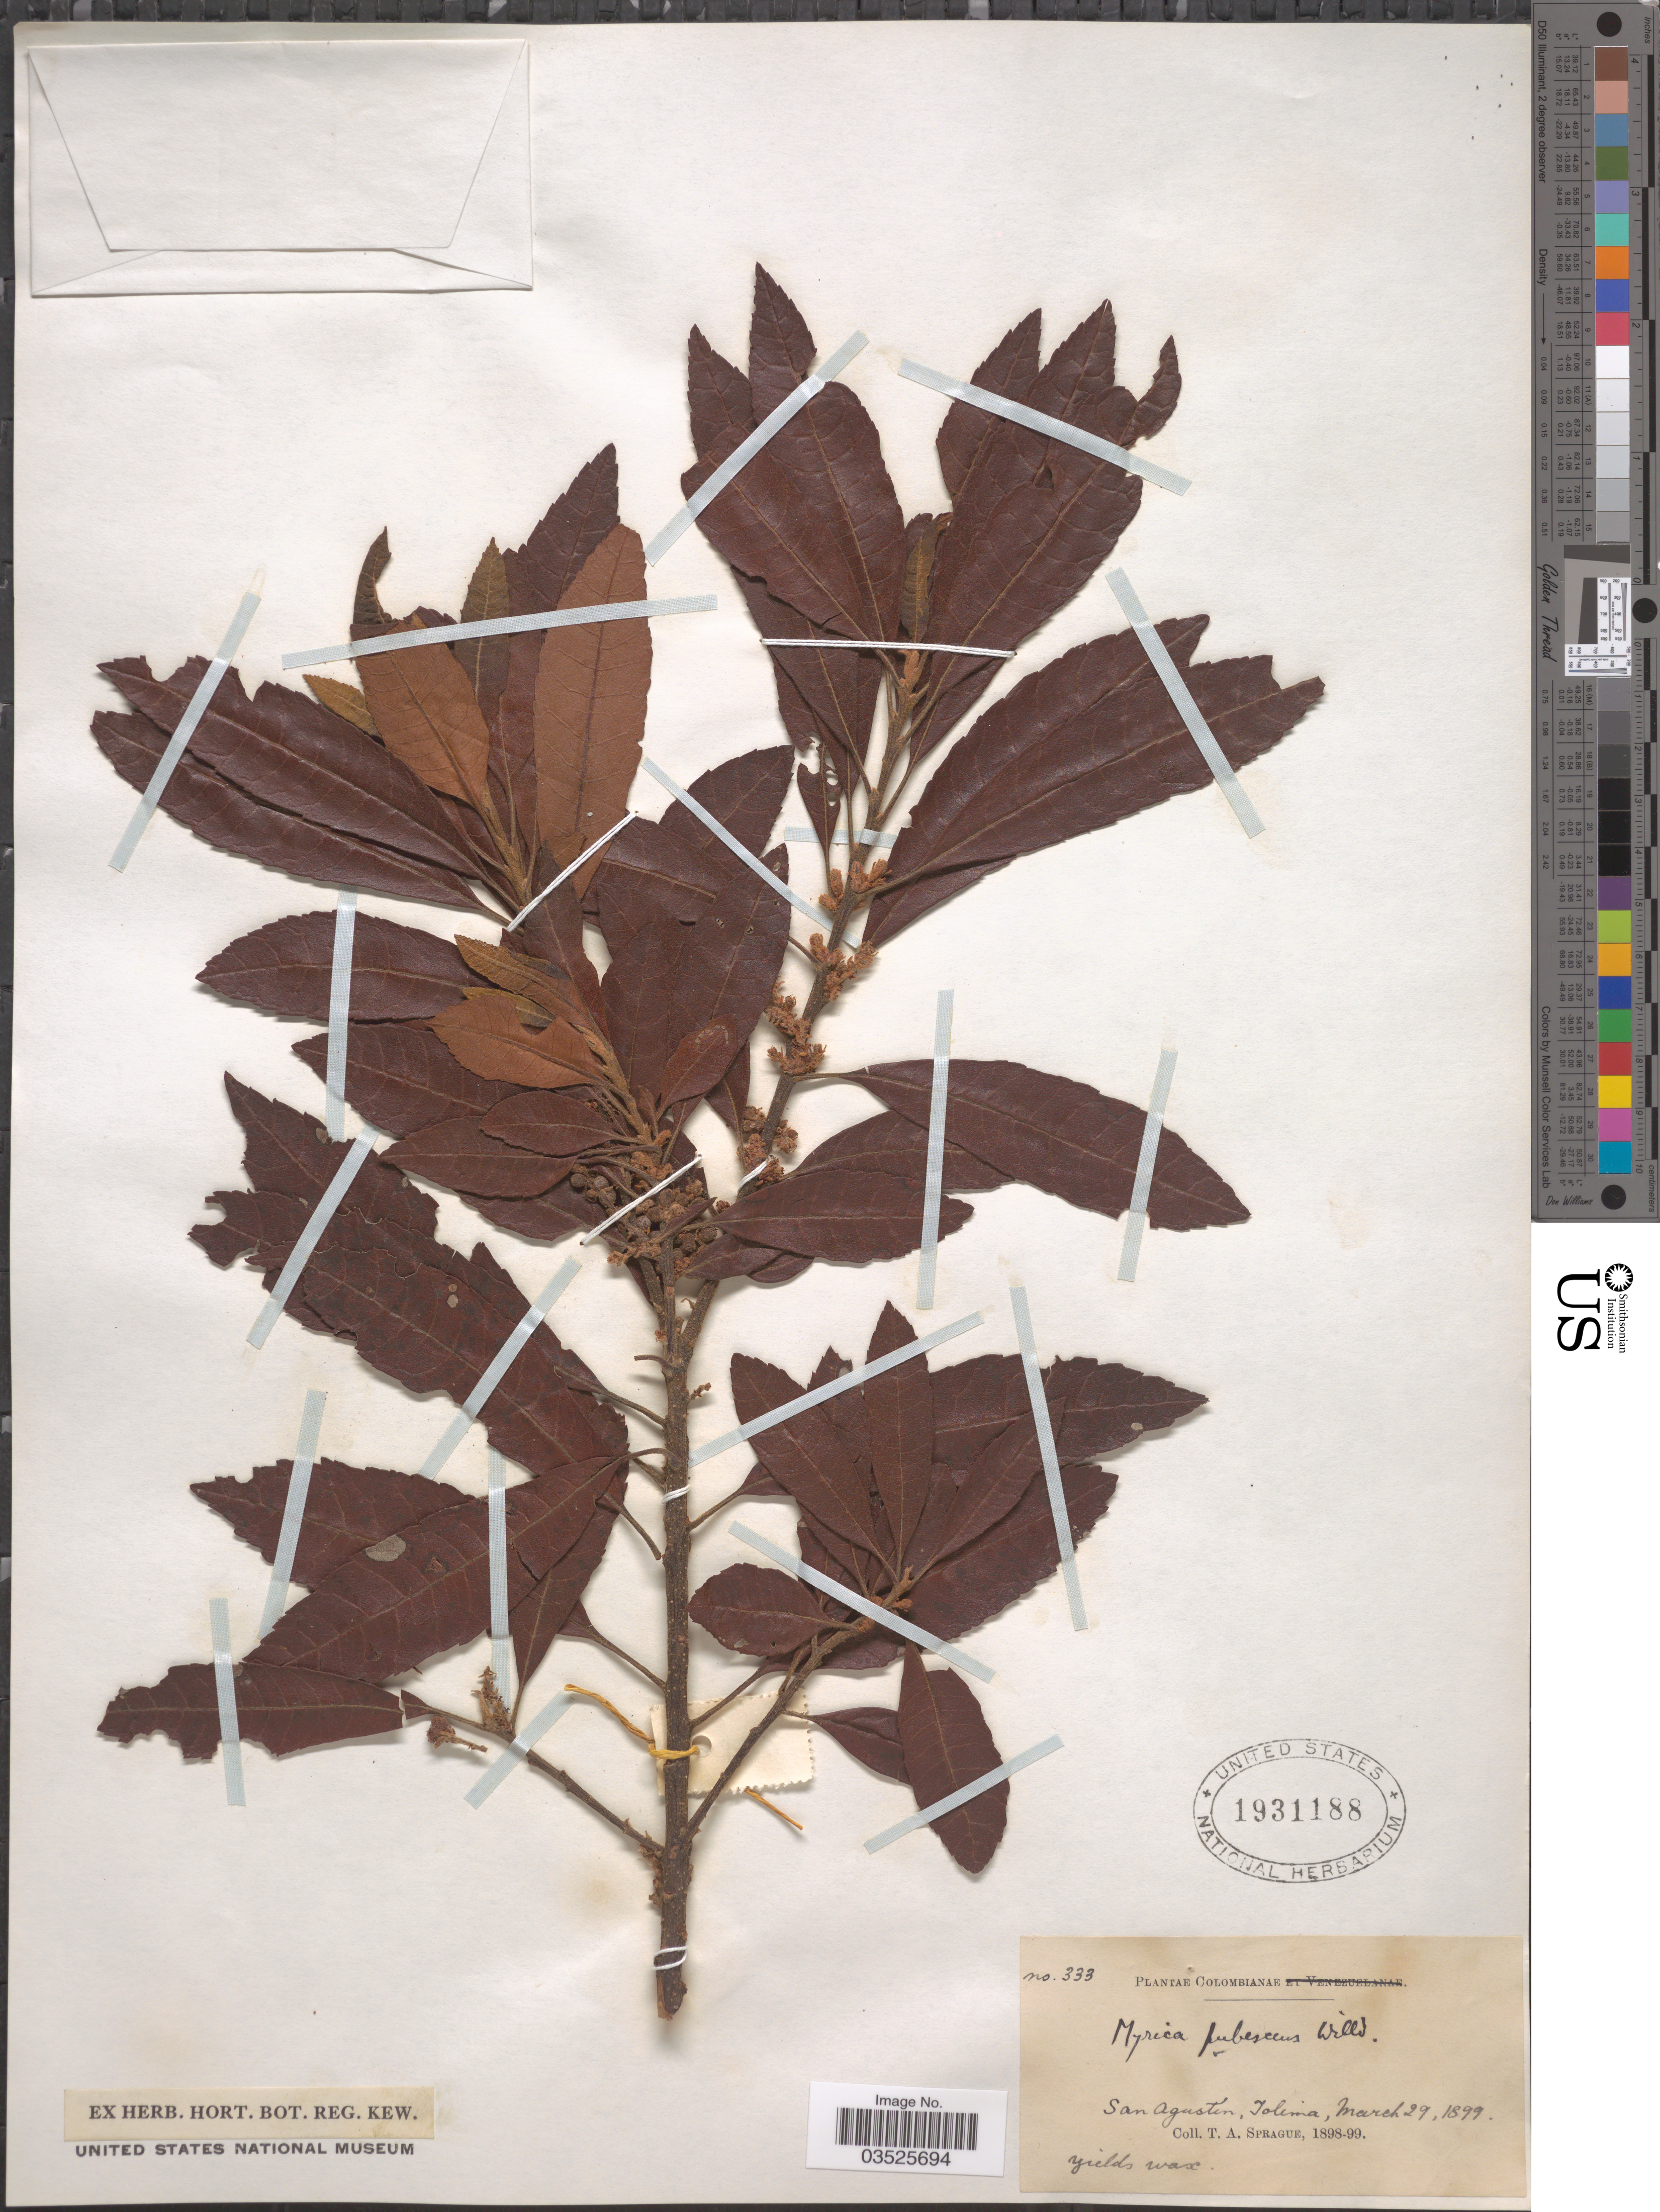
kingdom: Plantae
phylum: Tracheophyta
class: Magnoliopsida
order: Fagales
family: Myricaceae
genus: Morella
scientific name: Morella pubescens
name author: (Humb. & Bonpl. ex Willd.) Wilbur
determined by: Strong, M. T., (US), Smithsonian Institution - National Museum of Natural History (UNITED STATES)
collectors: T. A. Sprague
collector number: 333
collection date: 1899-03-29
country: Colombia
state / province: Tolima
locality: San Agustin.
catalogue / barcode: US 1931188